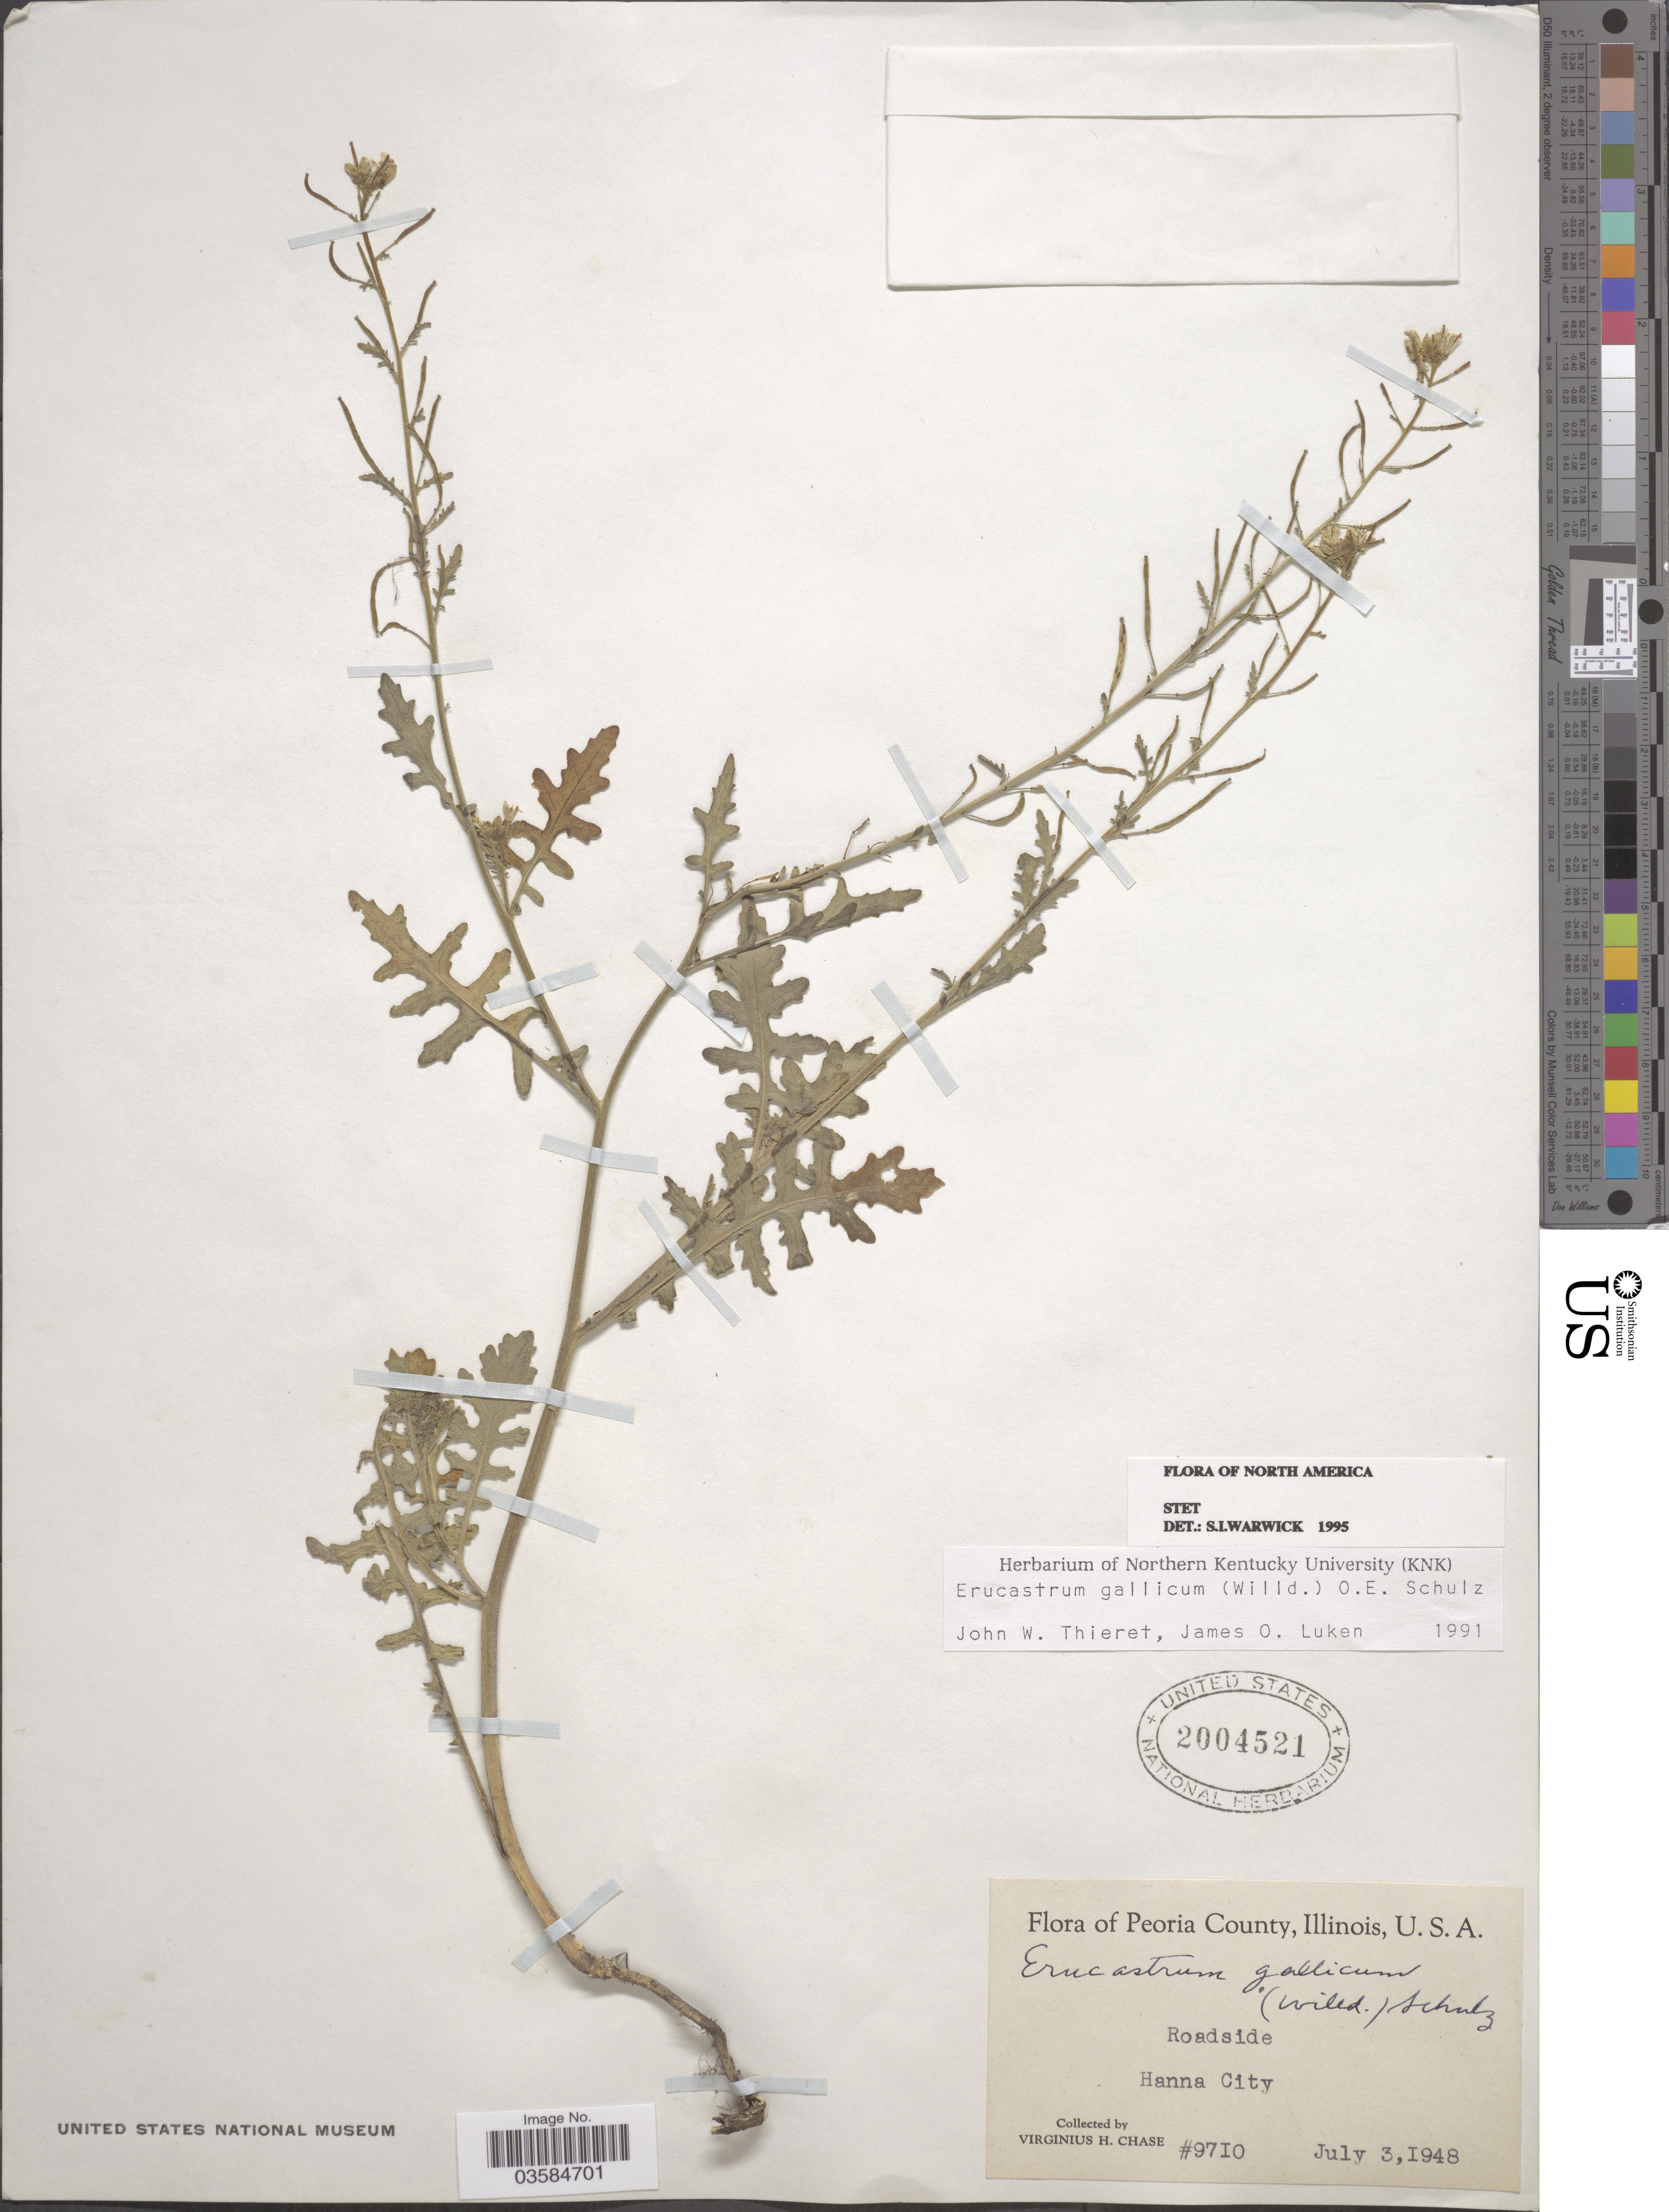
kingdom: Plantae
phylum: Tracheophyta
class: Magnoliopsida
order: Brassicales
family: Brassicaceae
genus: Erucastrum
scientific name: Erucastrum gallicum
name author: (Willd.) O.E. Schulz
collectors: V. H. Chase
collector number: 9710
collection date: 1948-07-03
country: United States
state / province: Illinois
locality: Peoria County. Roadside. Hanna City.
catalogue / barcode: US 2004521